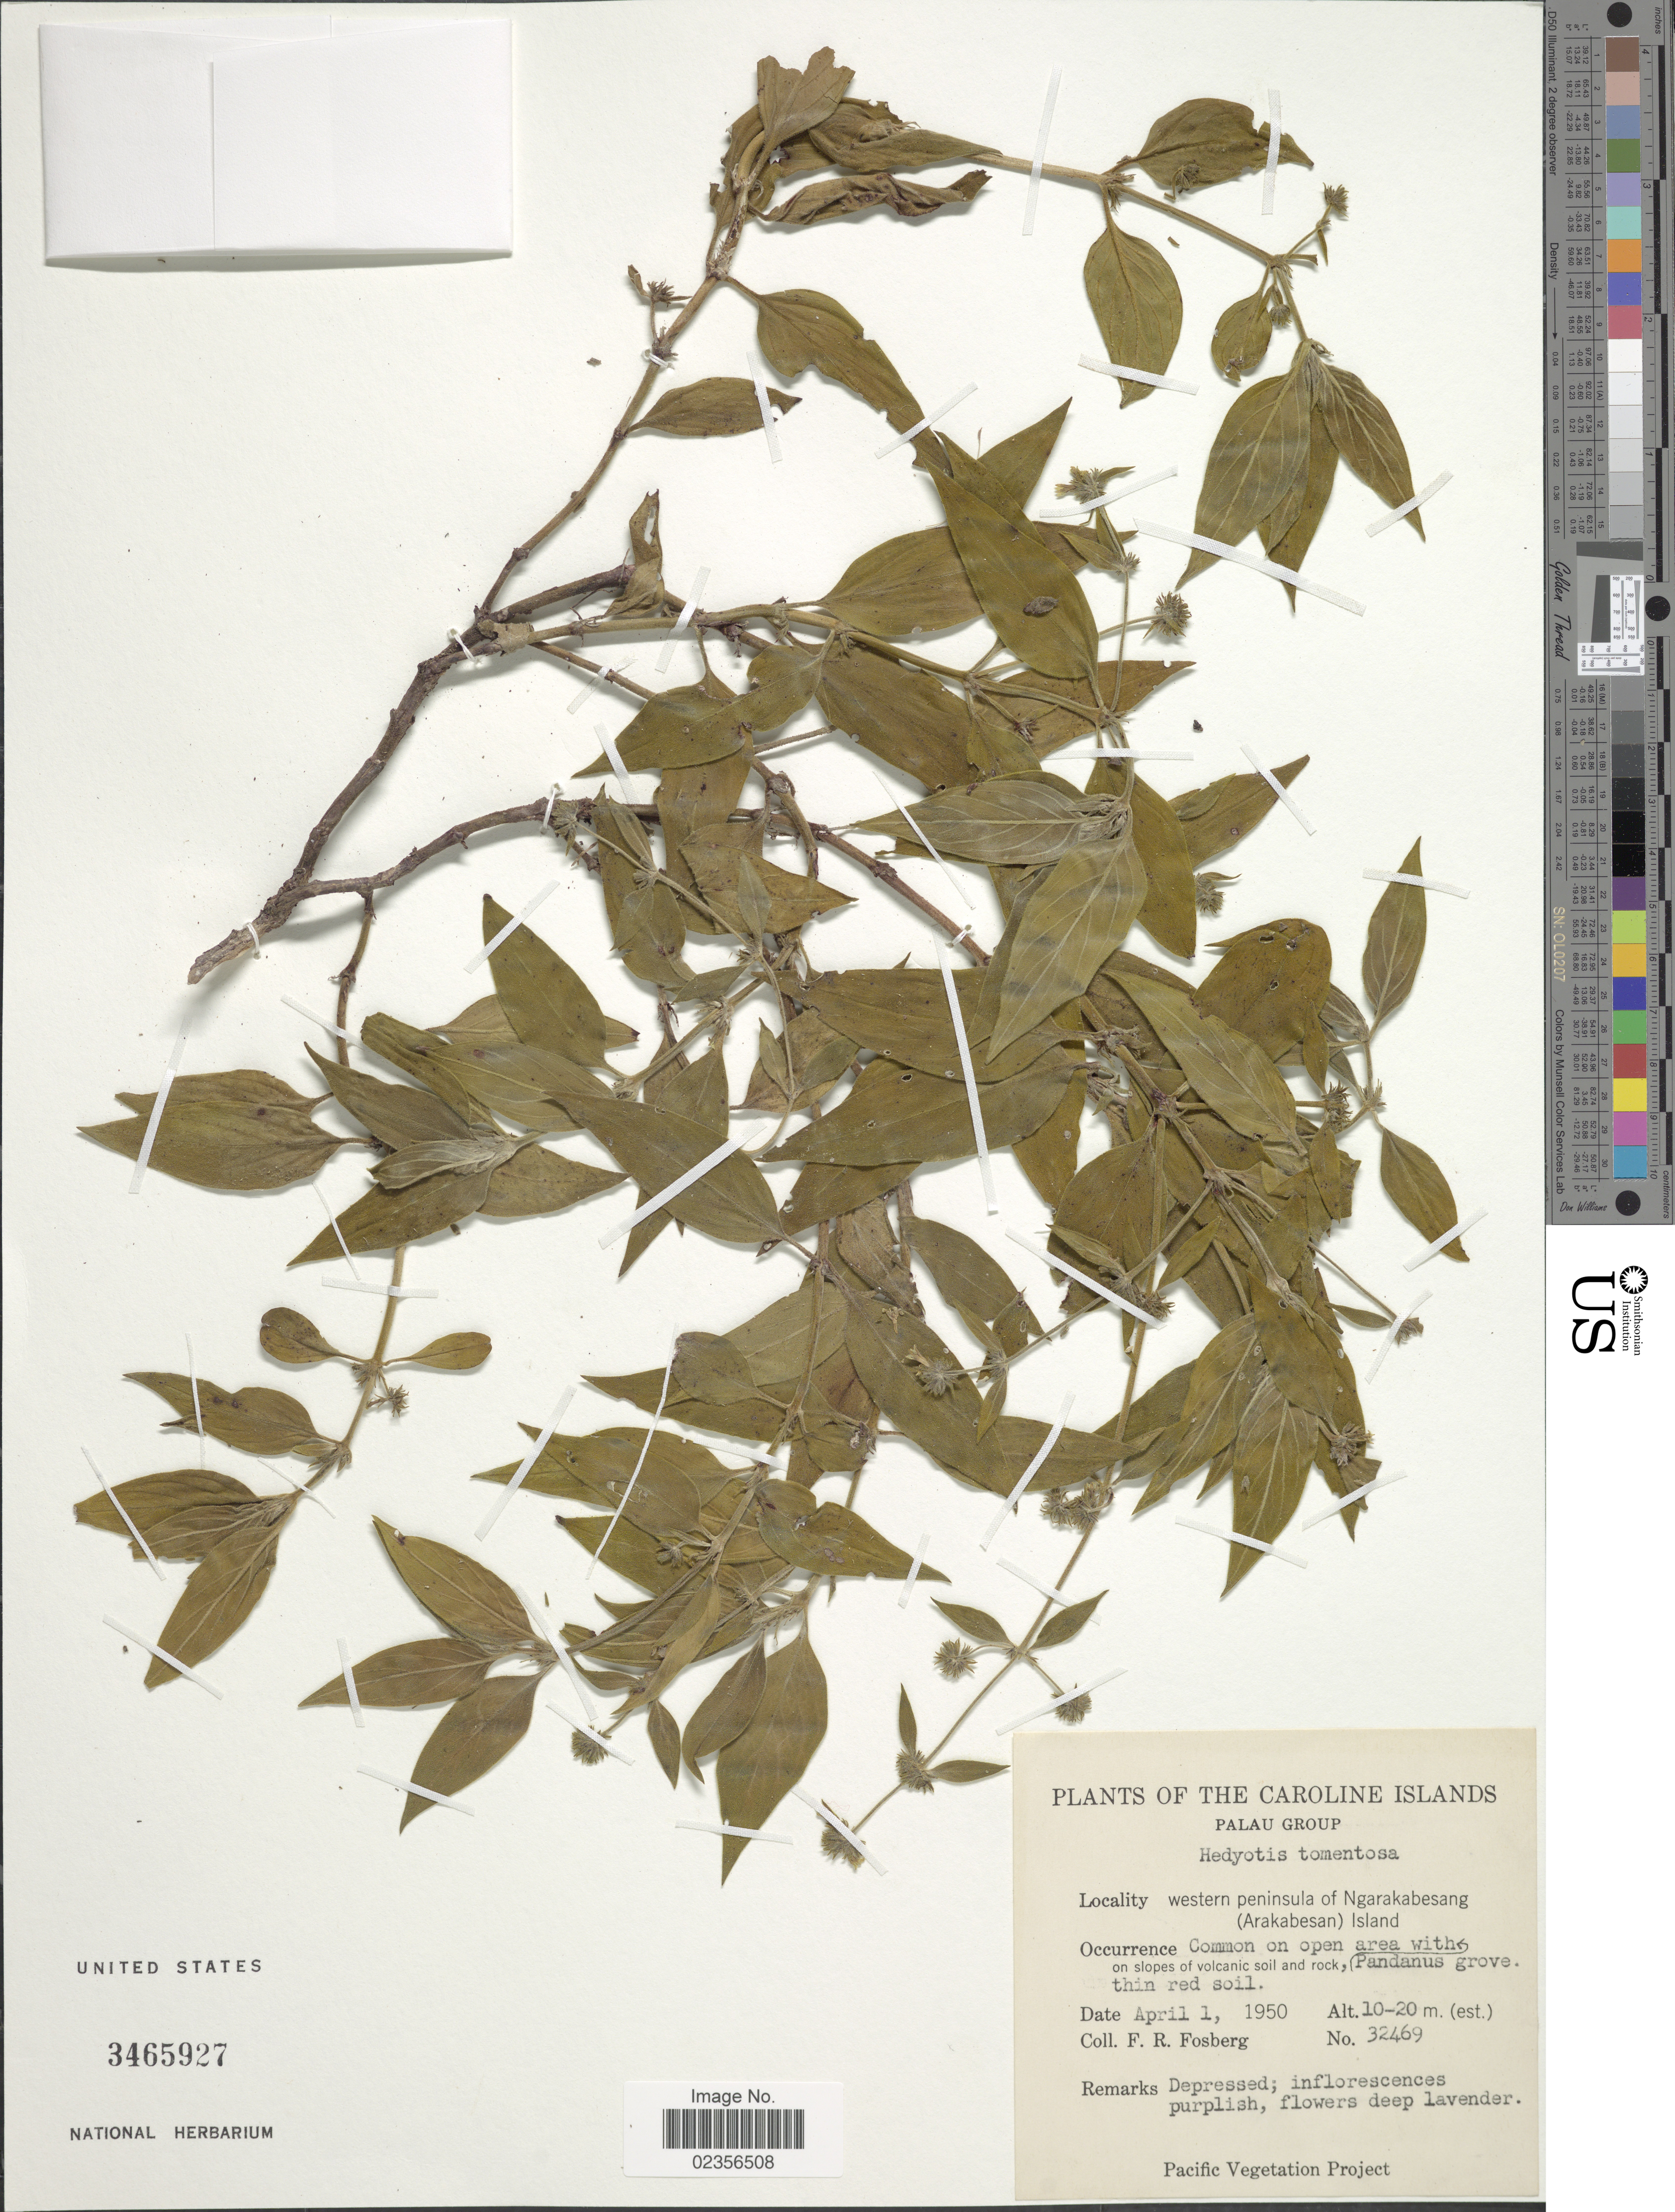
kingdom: Plantae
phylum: Tracheophyta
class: Magnoliopsida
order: Gentianales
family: Rubiaceae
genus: Hedyotis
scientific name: Hedyotis tomentosa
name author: (Valeton) Hosok.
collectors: F. R. Fosberg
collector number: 32469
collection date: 1950-04-01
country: Palau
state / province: Koror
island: Ngerekebesang [Arakabesan]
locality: Palau Group. western peninsula of Ngarakabesang (Arakabesan) Island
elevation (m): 10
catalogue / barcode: US 3465927